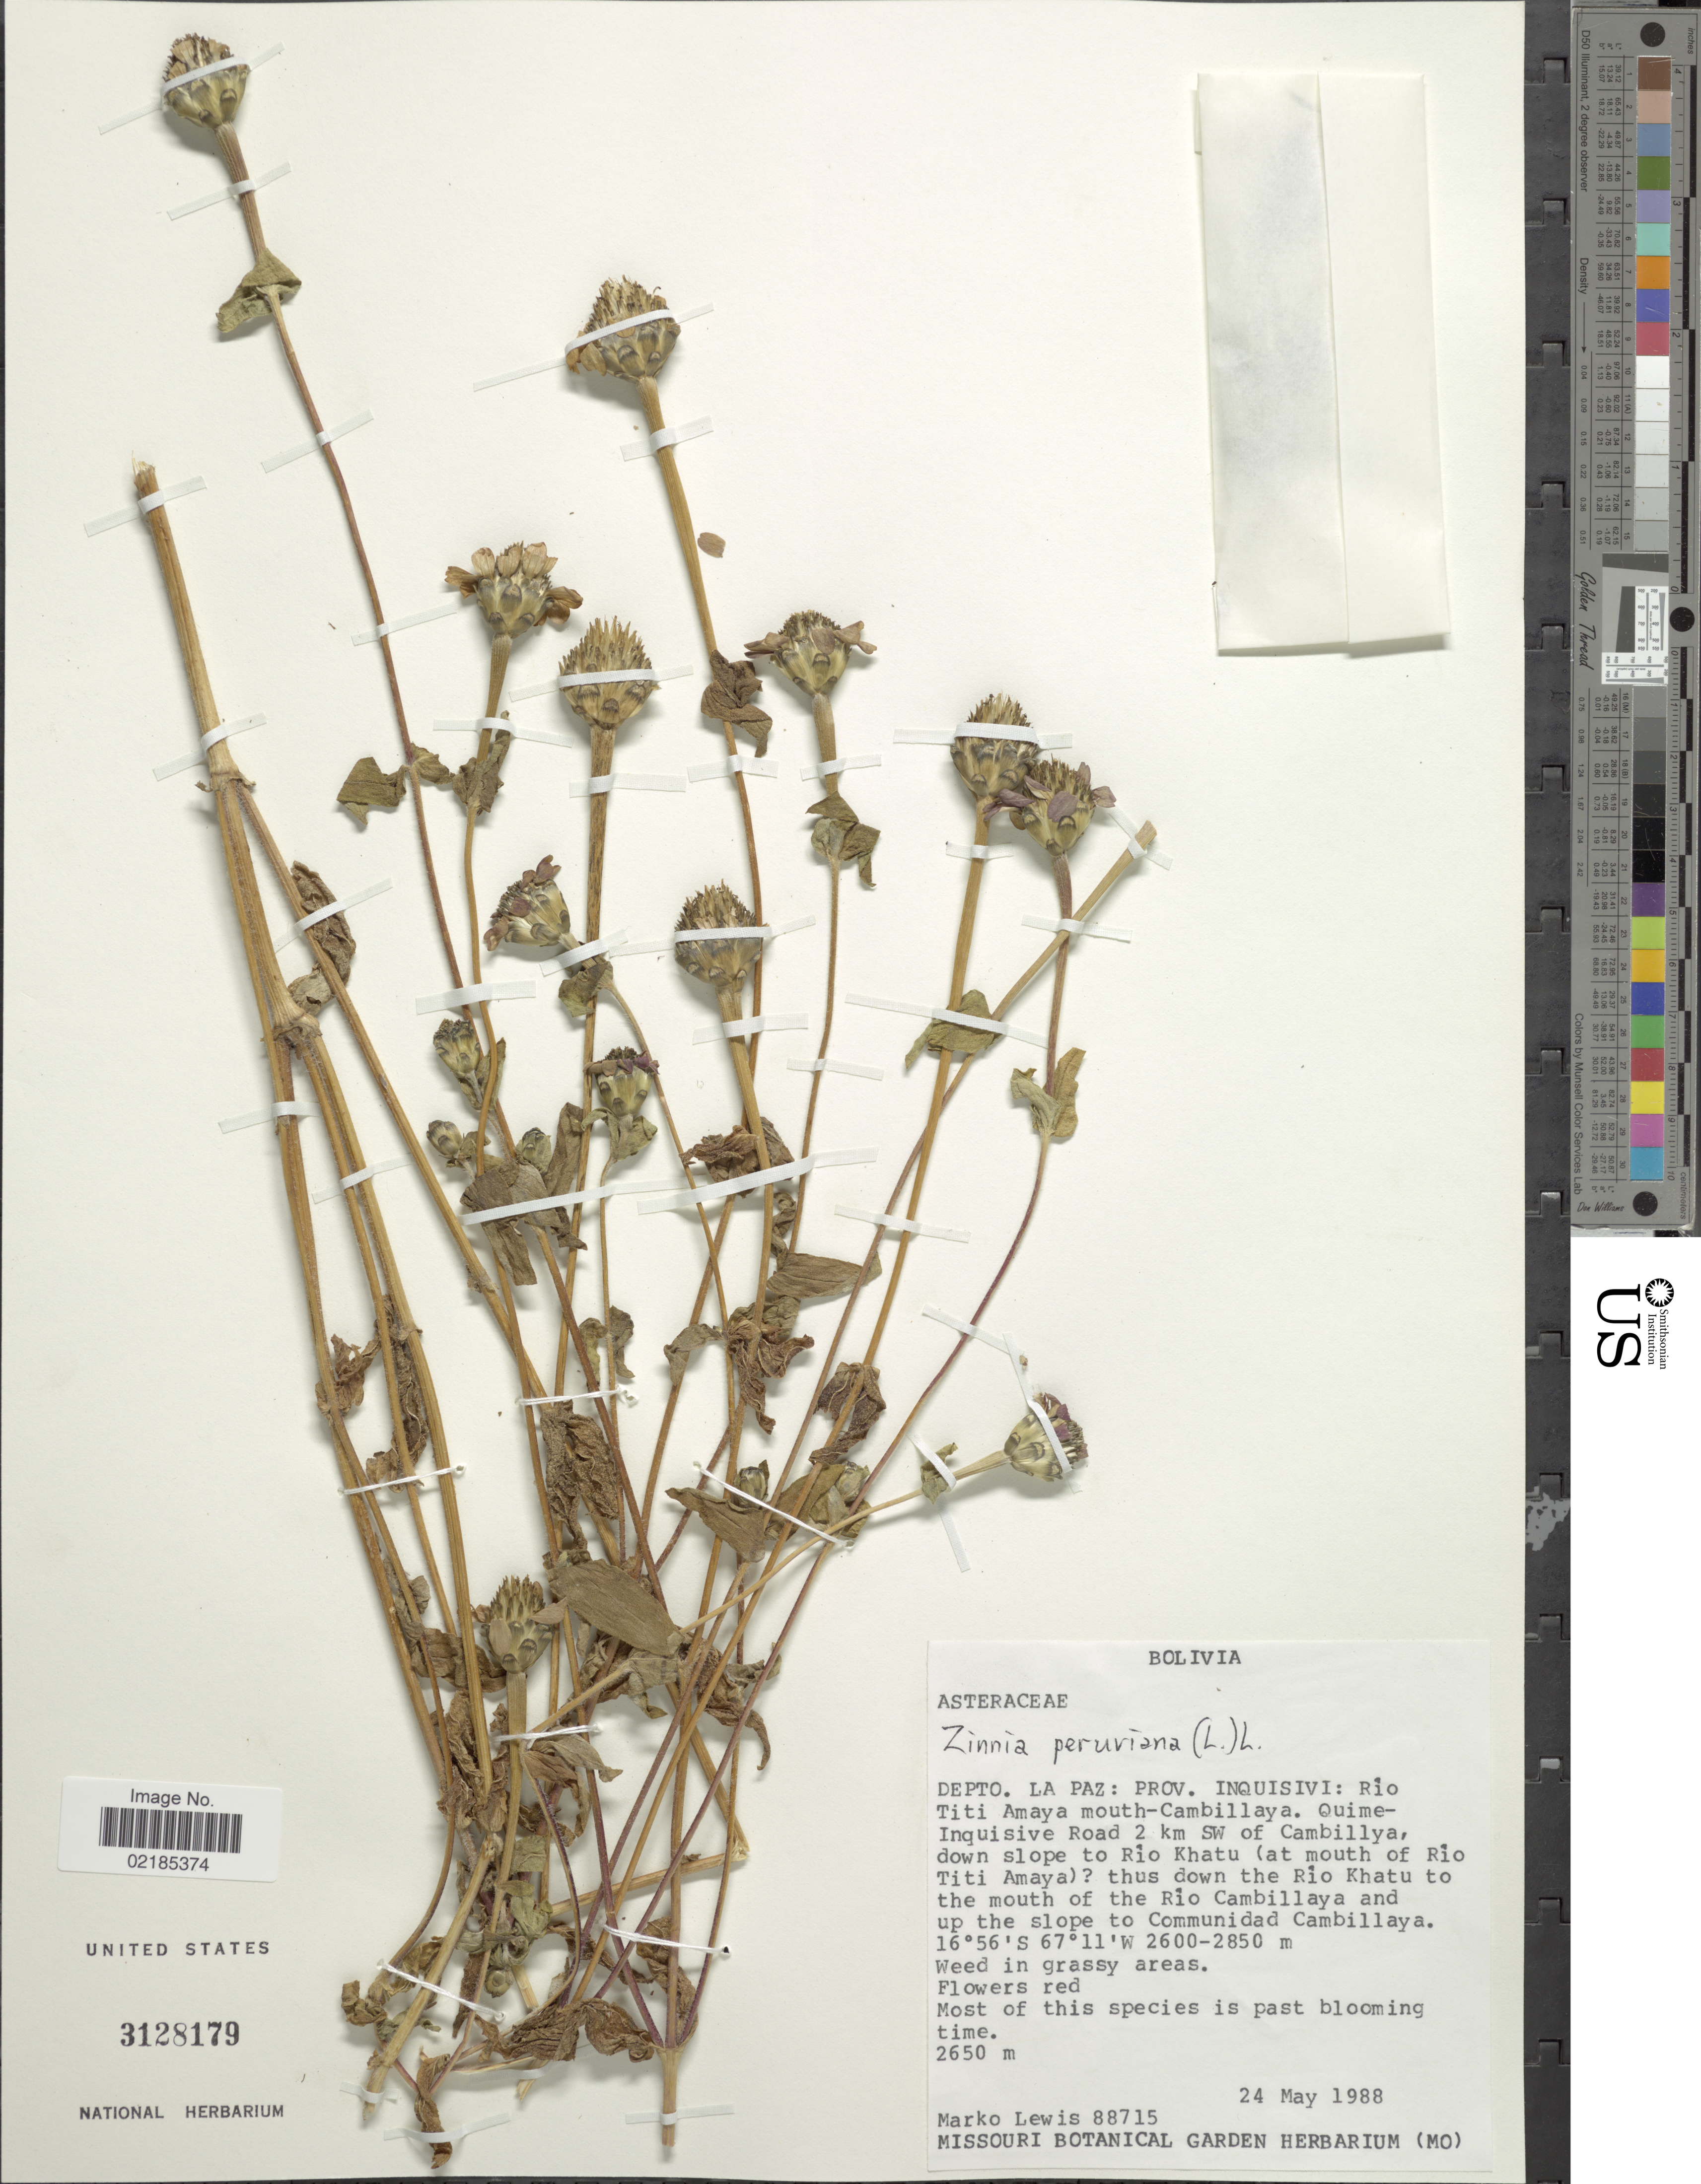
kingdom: Plantae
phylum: Tracheophyta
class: Magnoliopsida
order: Asterales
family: Asteraceae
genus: Zinnia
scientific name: Zinnia multiflora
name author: L.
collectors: M. A. Lewis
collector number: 88715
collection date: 1988-05-24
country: Bolivia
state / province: La Paz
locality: Prov. Inquisivi: Rio Titi Amaya mouth-Cambllaya. Quime-Inquisive Road 2 km SW of Cambillya, down slopen to Rio Khatu (at mouth of Rio Titi Amaya) thus down the Rio Khatu to the mouth of the Rio Cambillatya and up the slope to Communidad Cambillaya.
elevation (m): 2600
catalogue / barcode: US 3128179